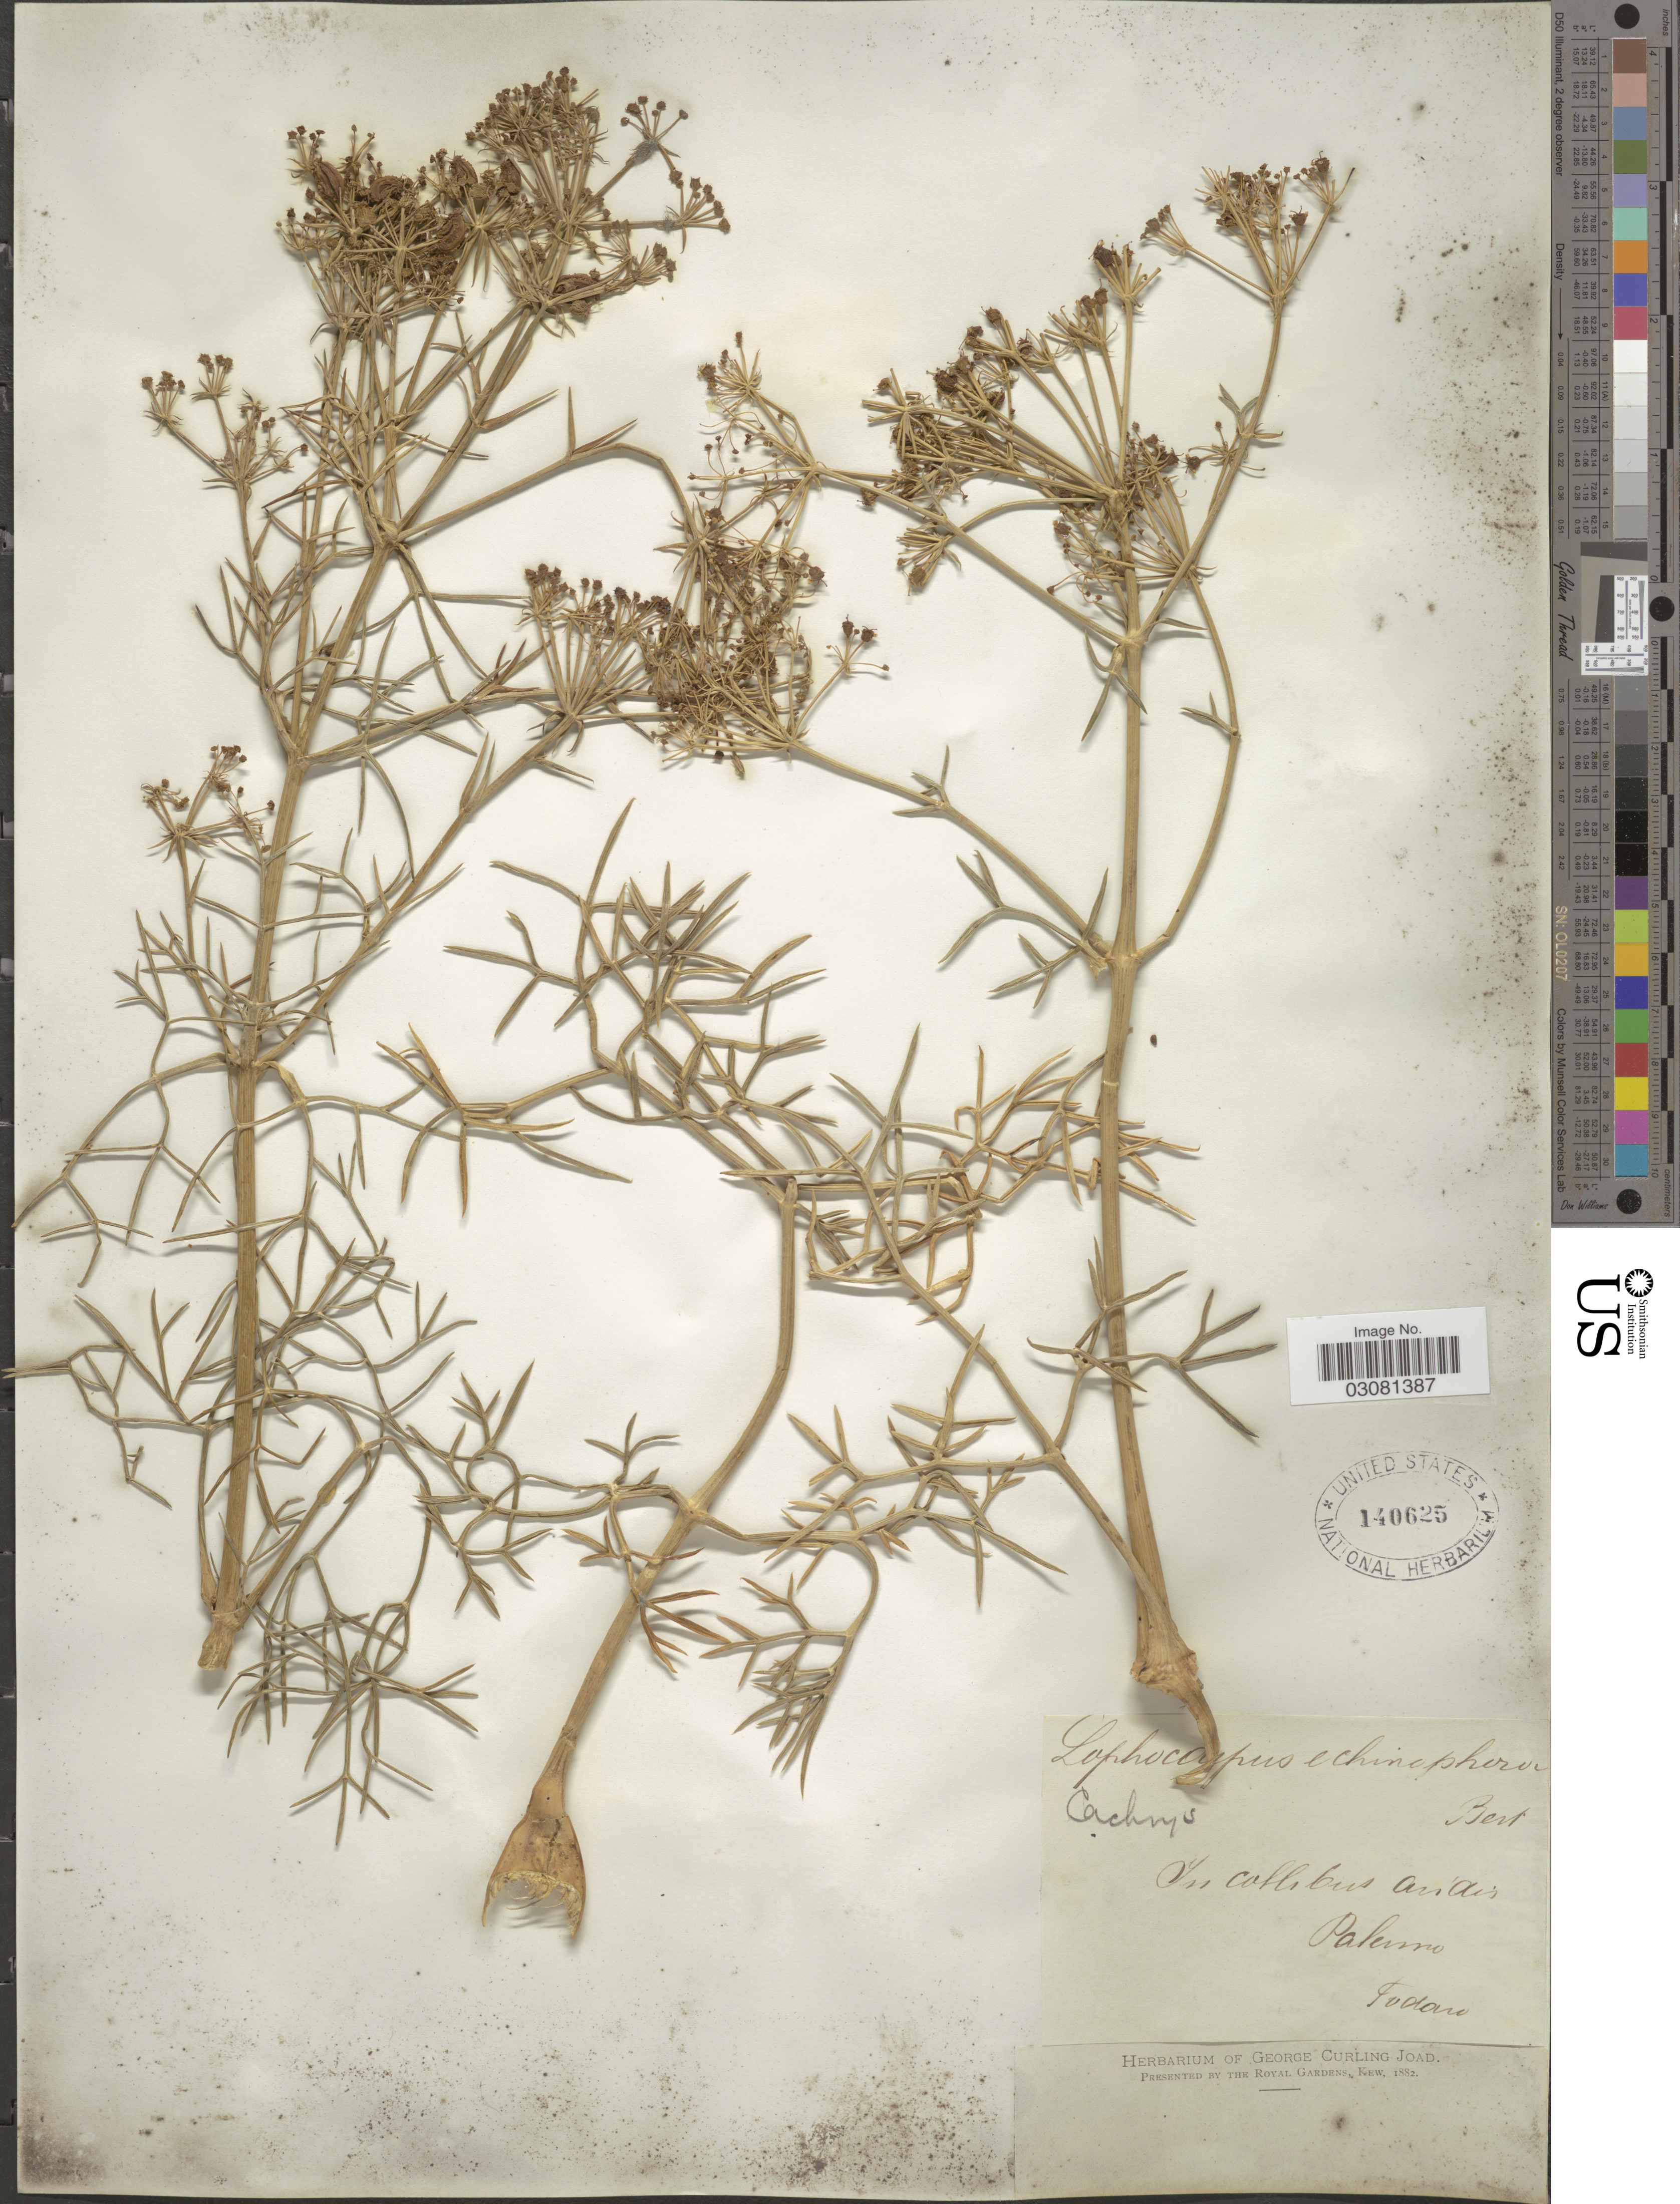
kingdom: Plantae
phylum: Tracheophyta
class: Magnoliopsida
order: Apiales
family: Apiaceae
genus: Cachrys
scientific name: Cachrys pterochlaena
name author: DC.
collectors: Fodaro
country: Italy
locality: In collibus aridis Palermo.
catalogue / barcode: US 140625